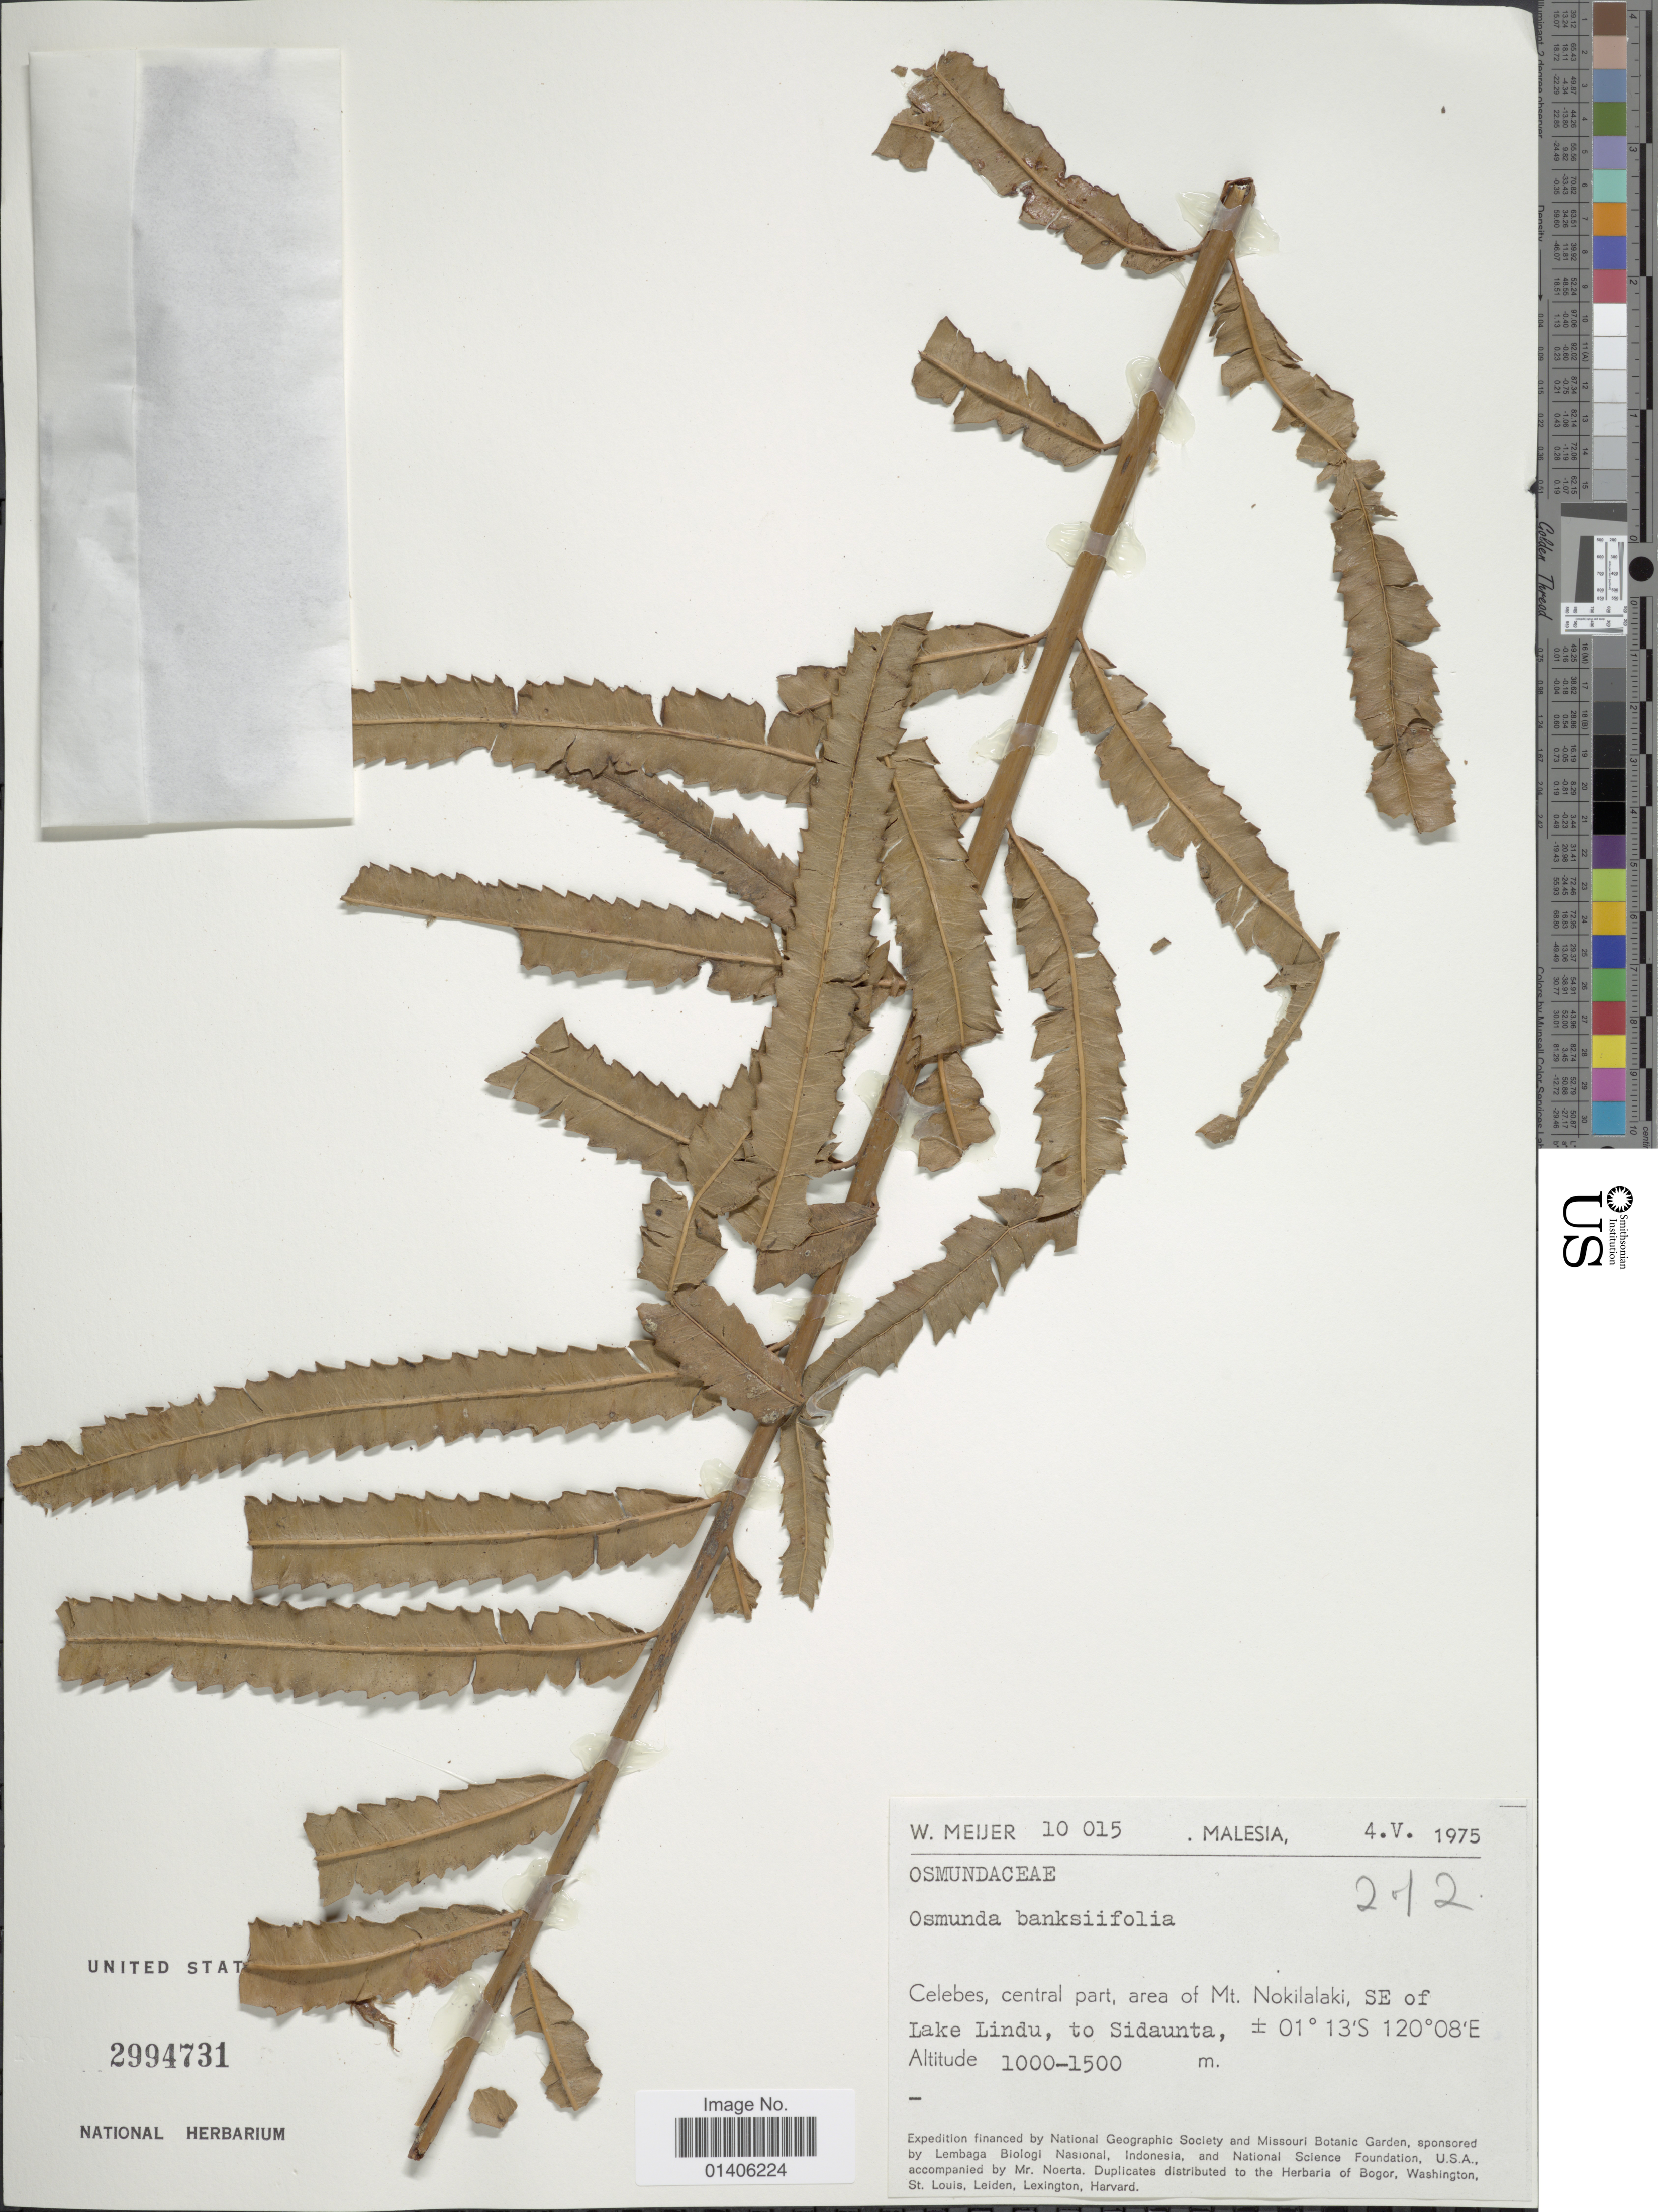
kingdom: Plantae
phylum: Tracheophyta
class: Polypodiopsida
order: Osmundales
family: Osmundaceae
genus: Osmunda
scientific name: Osmunda banksiifolia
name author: (C. Presl) Kuhn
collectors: W. Meijer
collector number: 10015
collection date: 1975-05-04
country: Malaysia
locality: Malesia, celebes, central part, area of Mt Nokilalaki, SE of Lake Lindu, to Sidaunta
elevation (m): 1000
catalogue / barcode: US 2994731